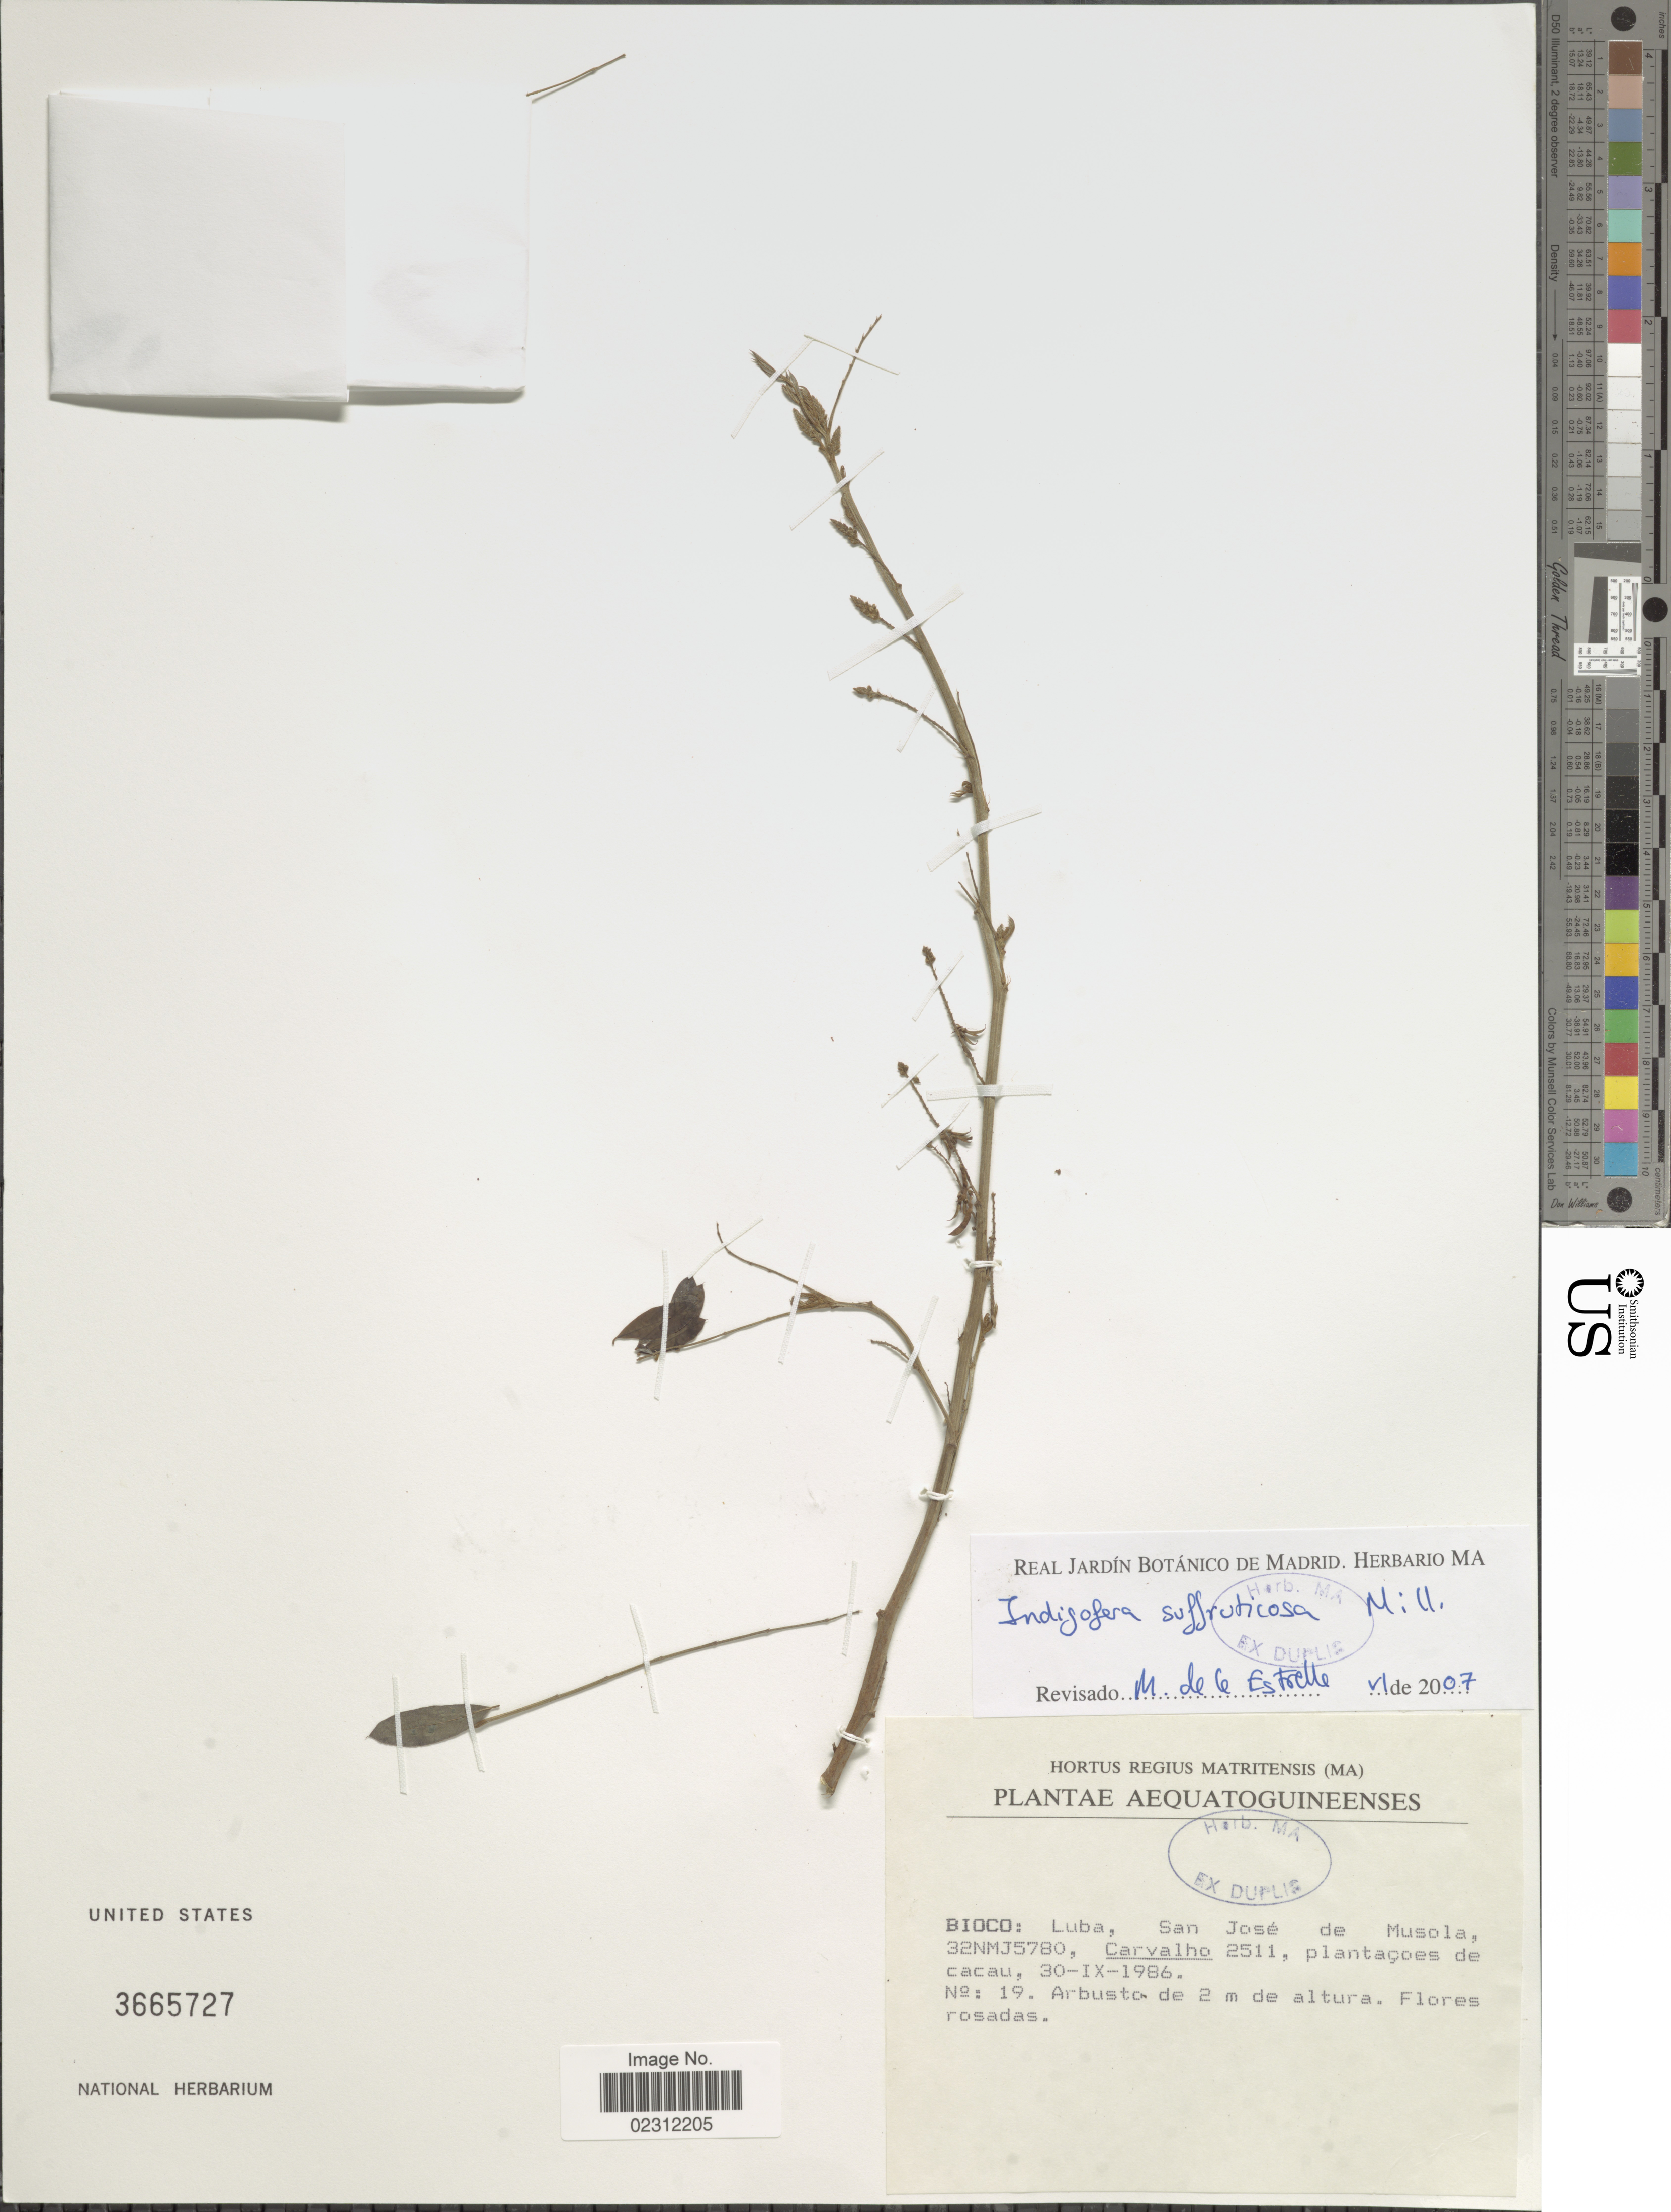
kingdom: Plantae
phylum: Tracheophyta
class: Magnoliopsida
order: Fabales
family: Fabaceae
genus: Indigofera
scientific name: Indigofera suffruticosa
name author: Mill.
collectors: Carvalho, --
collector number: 2511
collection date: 1986-09-30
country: Equatorial Guinea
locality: Bioco: Luba, San Jose de Musola, 32NMJ5780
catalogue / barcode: US 3665727